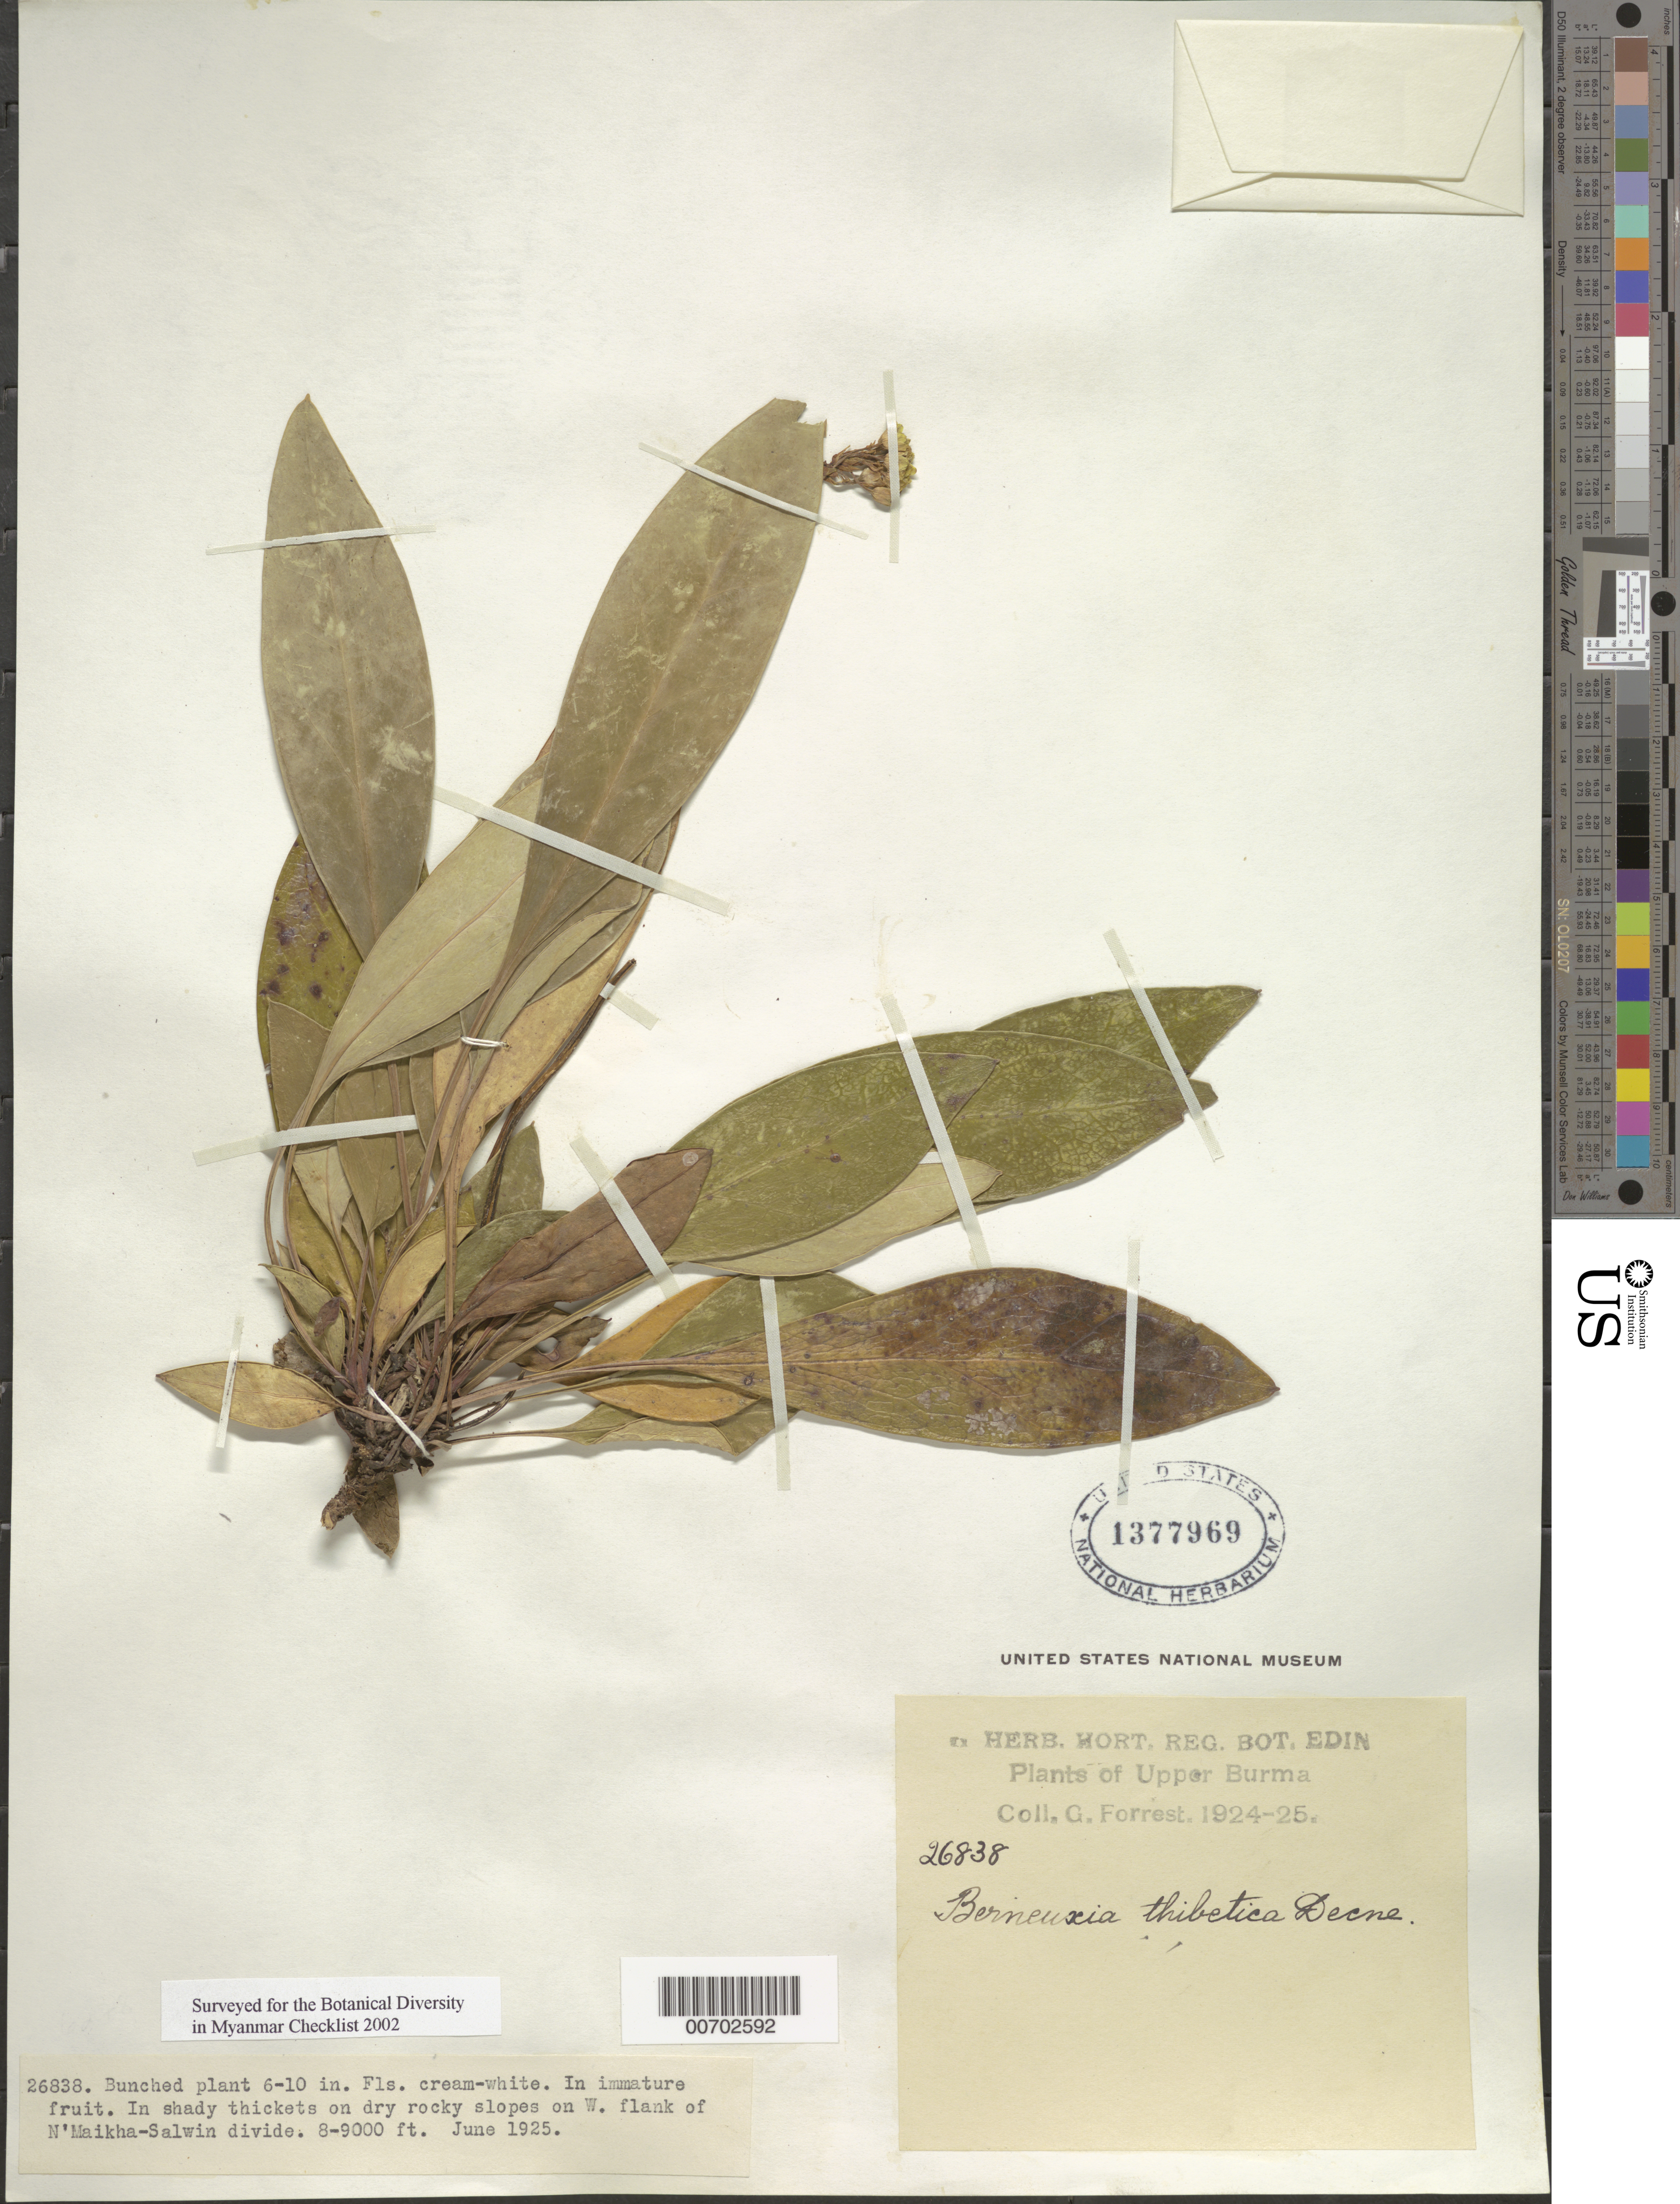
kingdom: Plantae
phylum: Tracheophyta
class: Magnoliopsida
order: Ericales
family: Diapensiaceae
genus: Berneuxia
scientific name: Berneuxia thibetica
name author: Decne.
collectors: G. Forrest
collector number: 26838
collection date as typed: Jun 1925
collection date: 1925-06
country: Myanmar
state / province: Kachin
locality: N'Maikha-Salwin Divide, W flank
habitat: Shady thickets on dry rocky slopes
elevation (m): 2438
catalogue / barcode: US 1377969